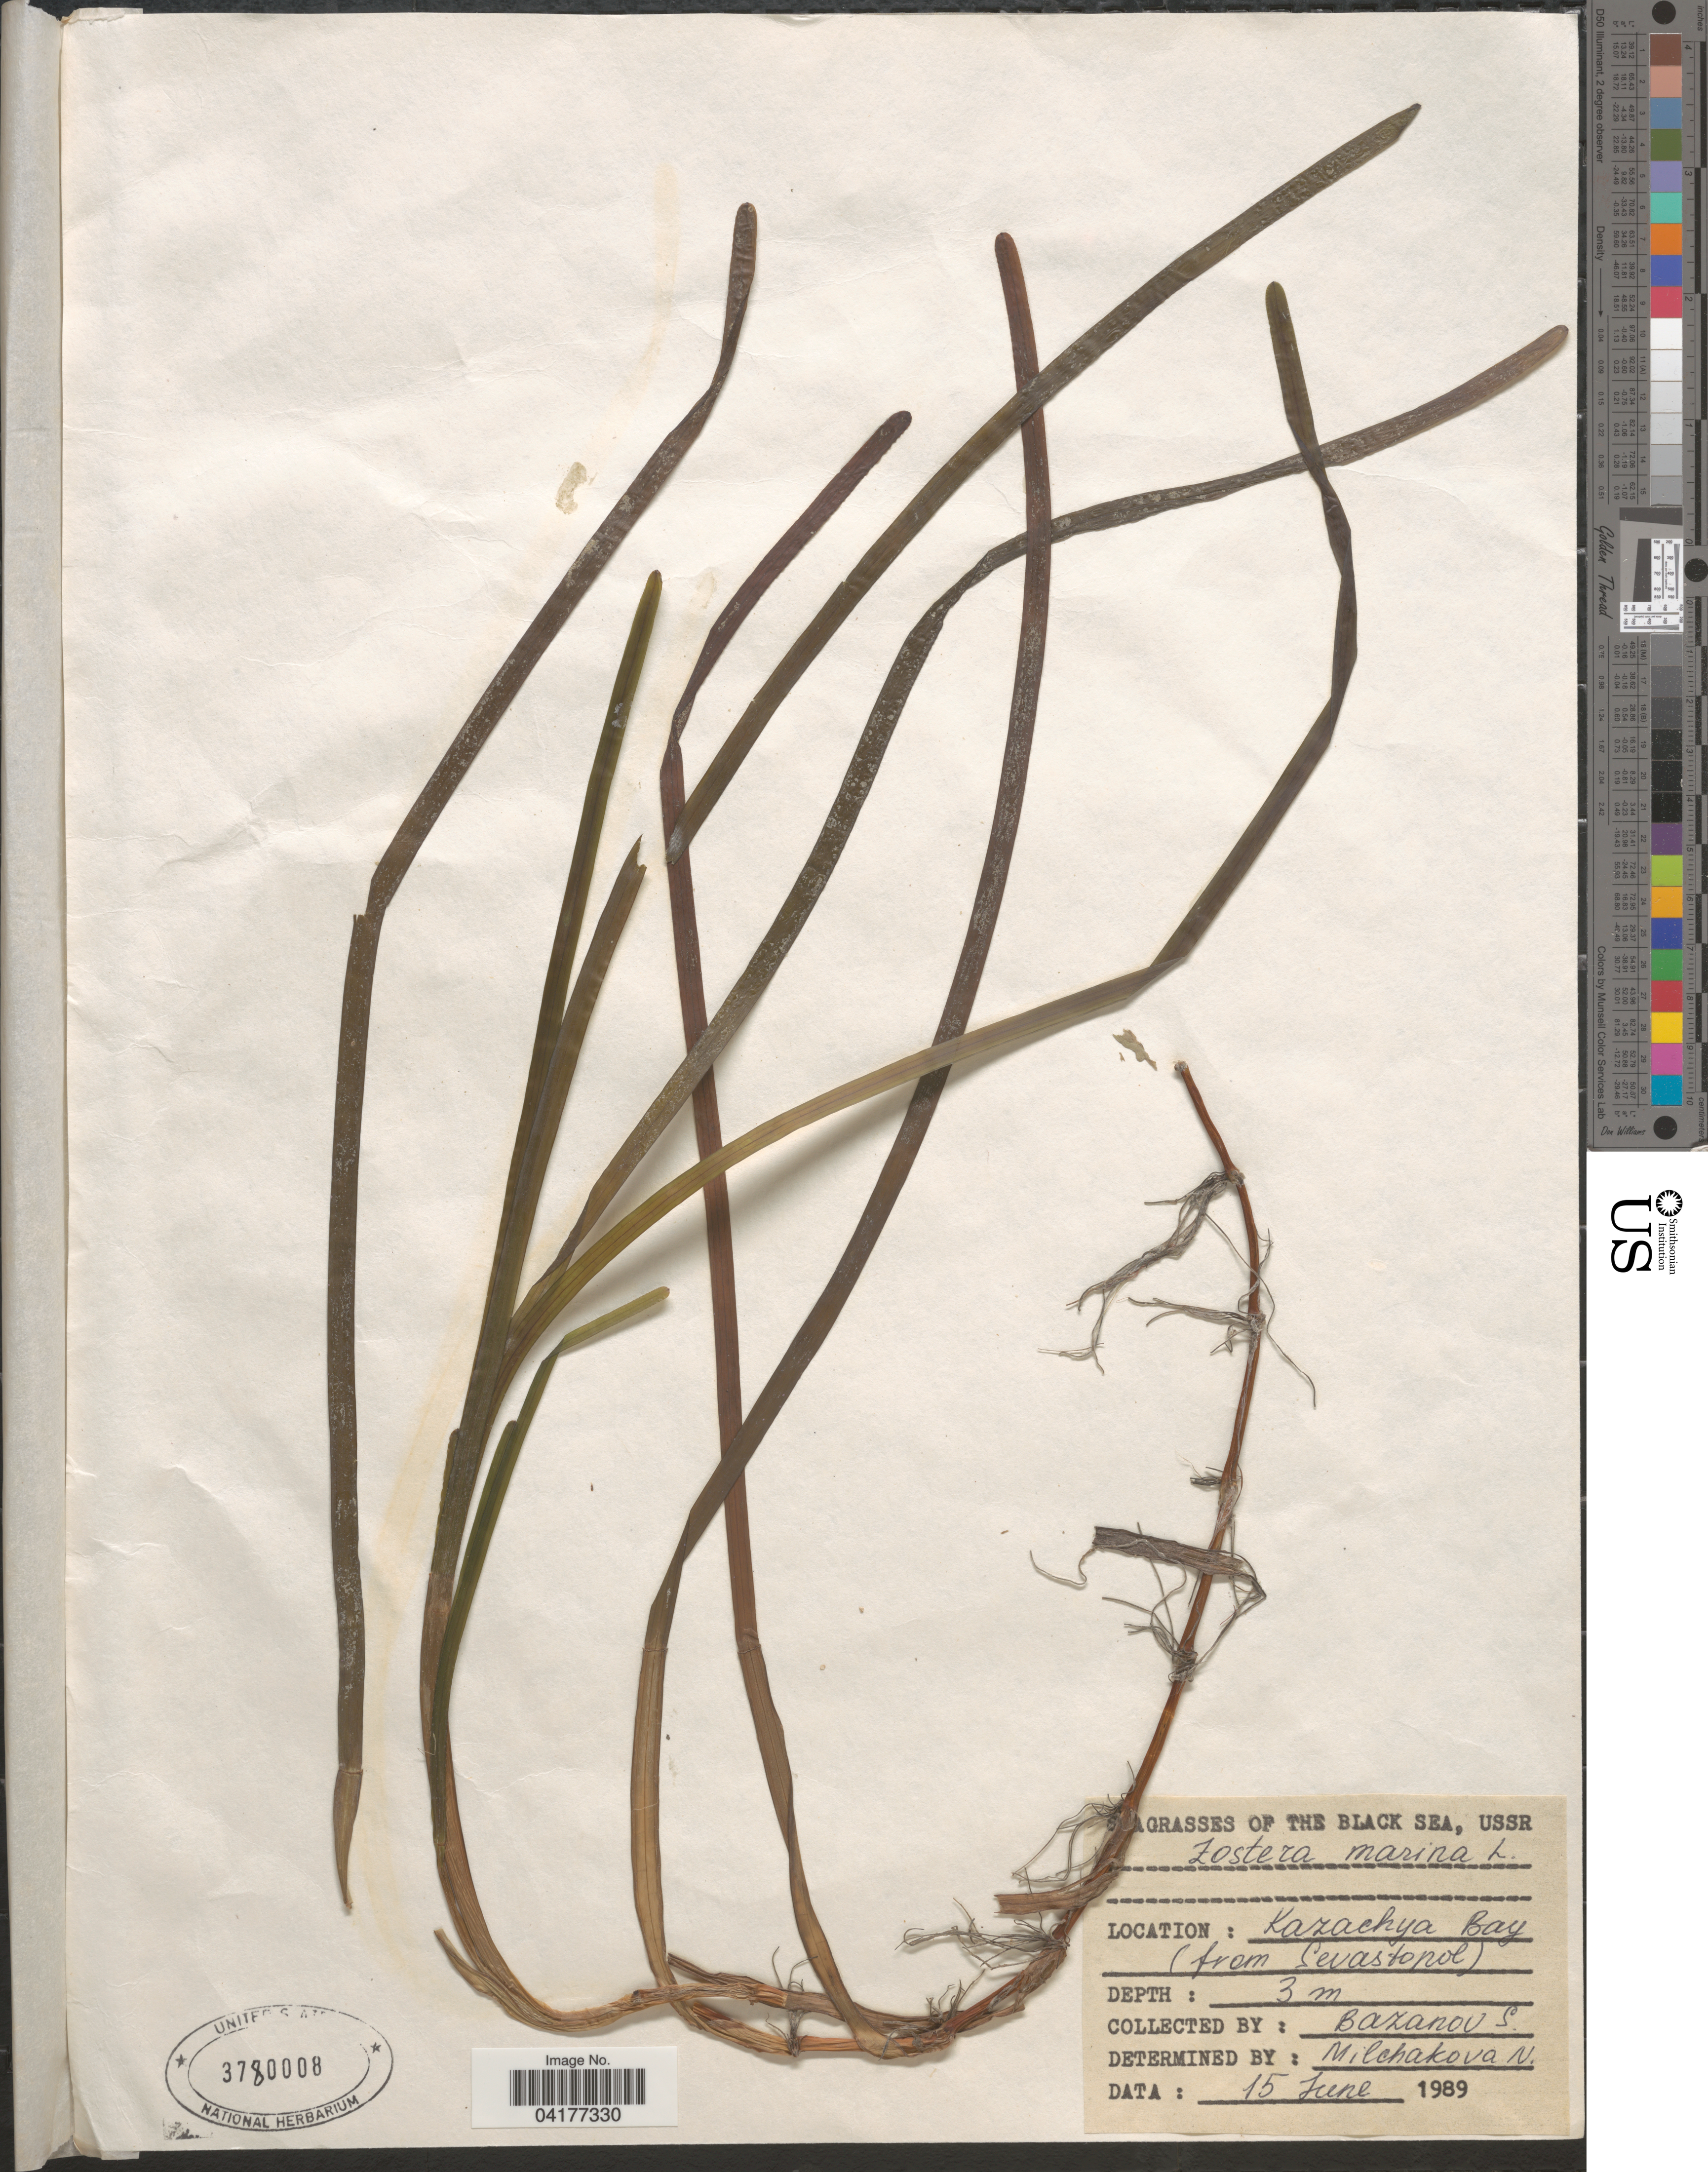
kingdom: Plantae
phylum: Tracheophyta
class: Liliopsida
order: Alismatales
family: Zosteraceae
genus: Zostera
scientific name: Zostera marina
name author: L.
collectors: S. Bazanov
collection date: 1989-06-15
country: Ukraine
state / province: Sevastopol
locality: The Black Sea. Kazachya Bay (from Sevastopol).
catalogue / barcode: US 3780008